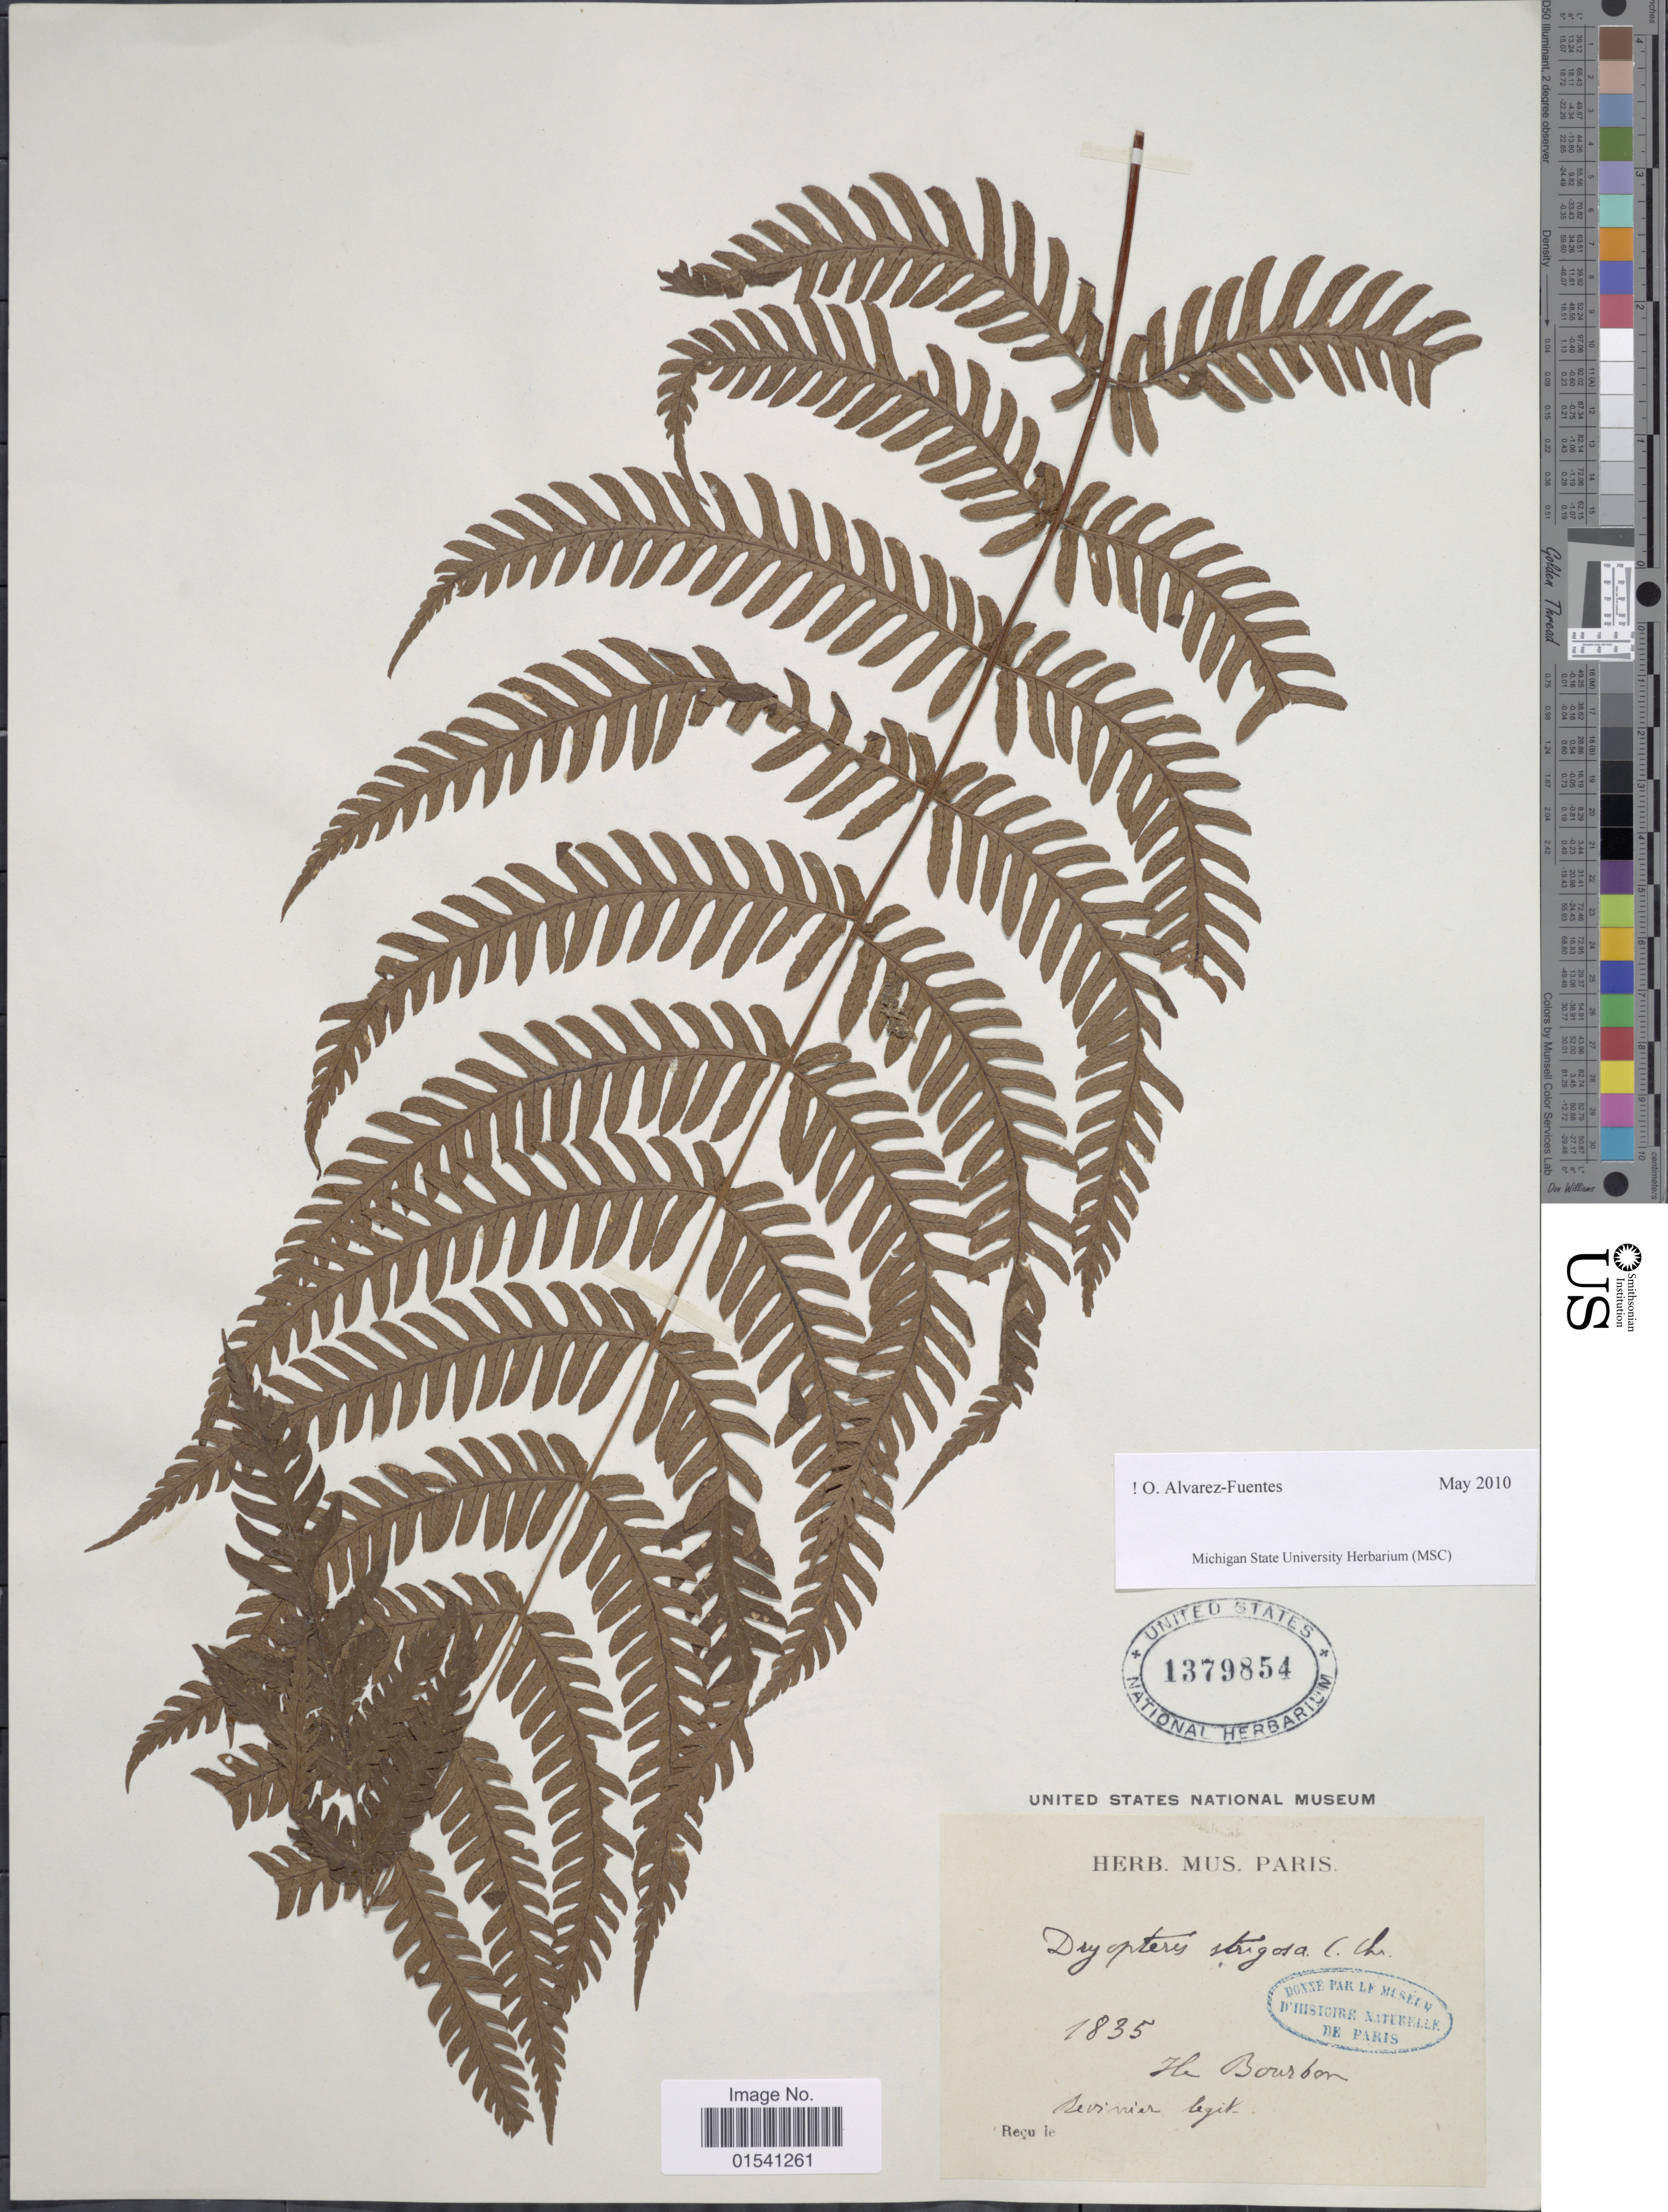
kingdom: Plantae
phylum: Tracheophyta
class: Polypodiopsida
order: Polypodiales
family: Thelypteridaceae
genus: Amauropelta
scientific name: Amauropelta strigosa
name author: (Willd.) Holttum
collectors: Bevinier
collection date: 1835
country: Reunion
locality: Ile Bourbon [=Reunion]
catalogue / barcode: US 1379854